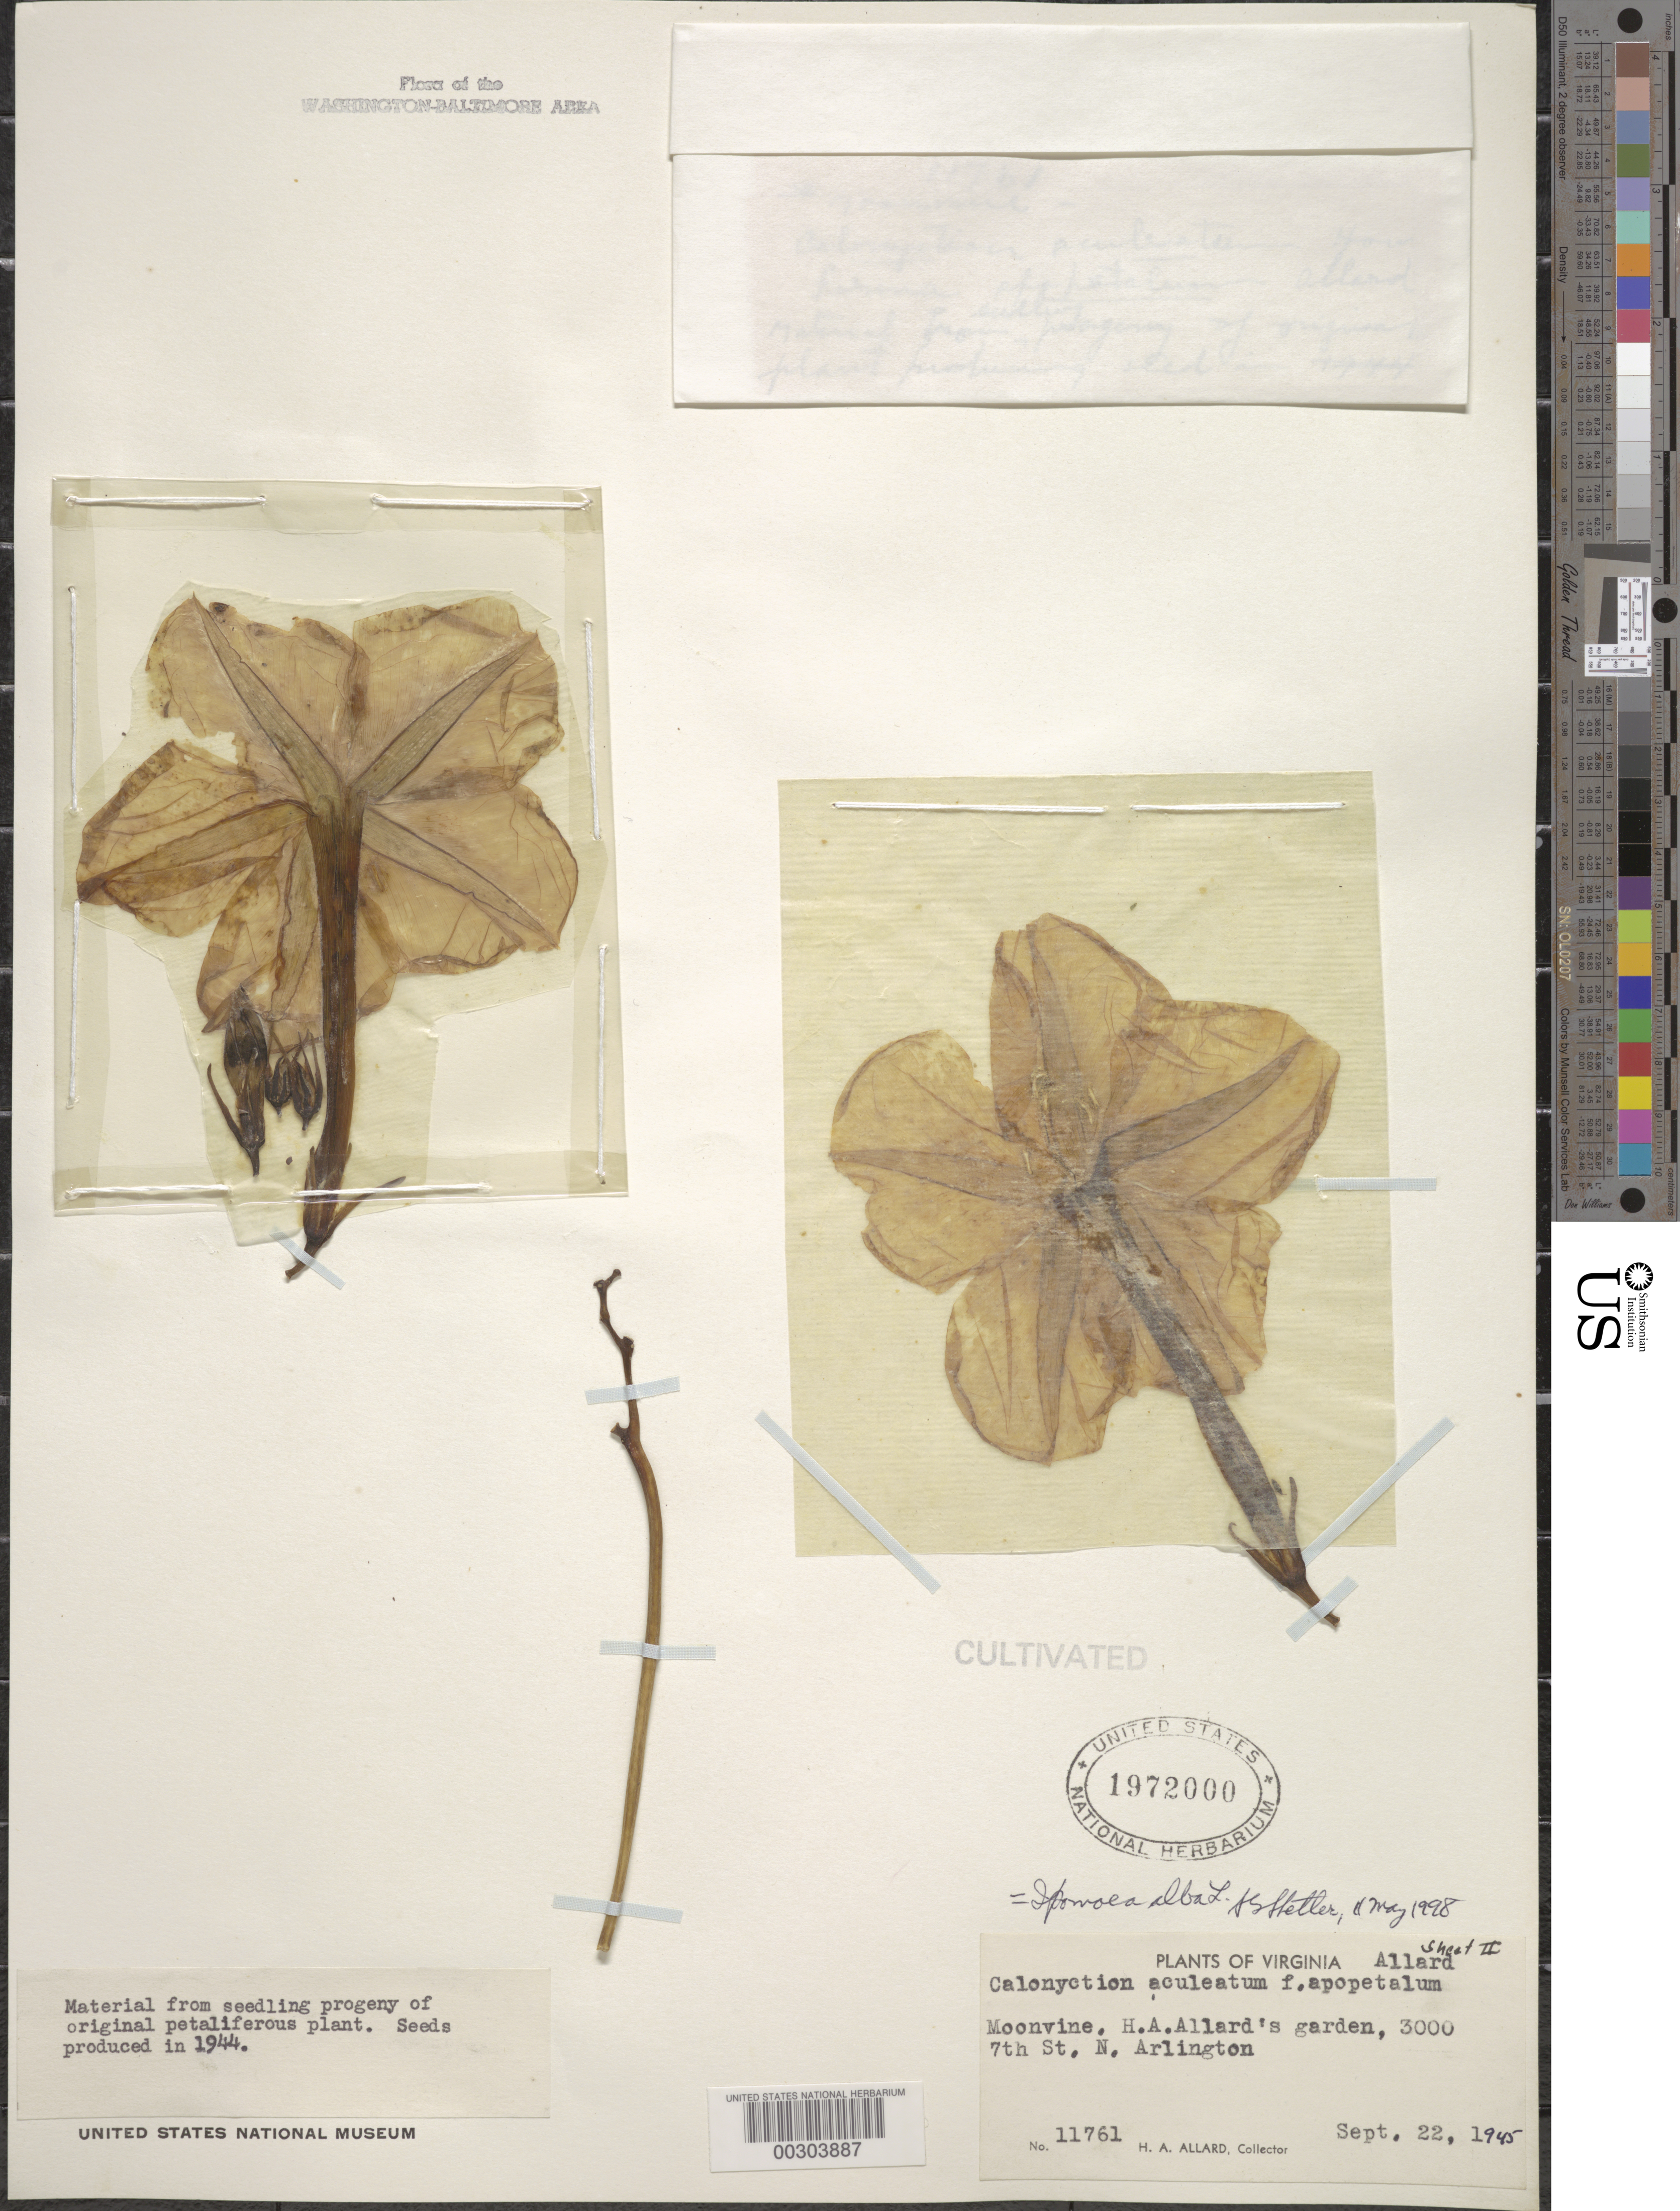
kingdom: Plantae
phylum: Tracheophyta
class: Magnoliopsida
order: Solanales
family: Convolvulaceae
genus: Ipomoea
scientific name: Ipomoea alba L.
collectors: H. A. Allard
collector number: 11761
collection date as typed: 22 Sep 1945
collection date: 1945-09-22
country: United States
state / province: Virginia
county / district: Arlington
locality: Arlington, 3000 7th St N, H.A. Allard's garden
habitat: Garden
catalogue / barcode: US 1972000